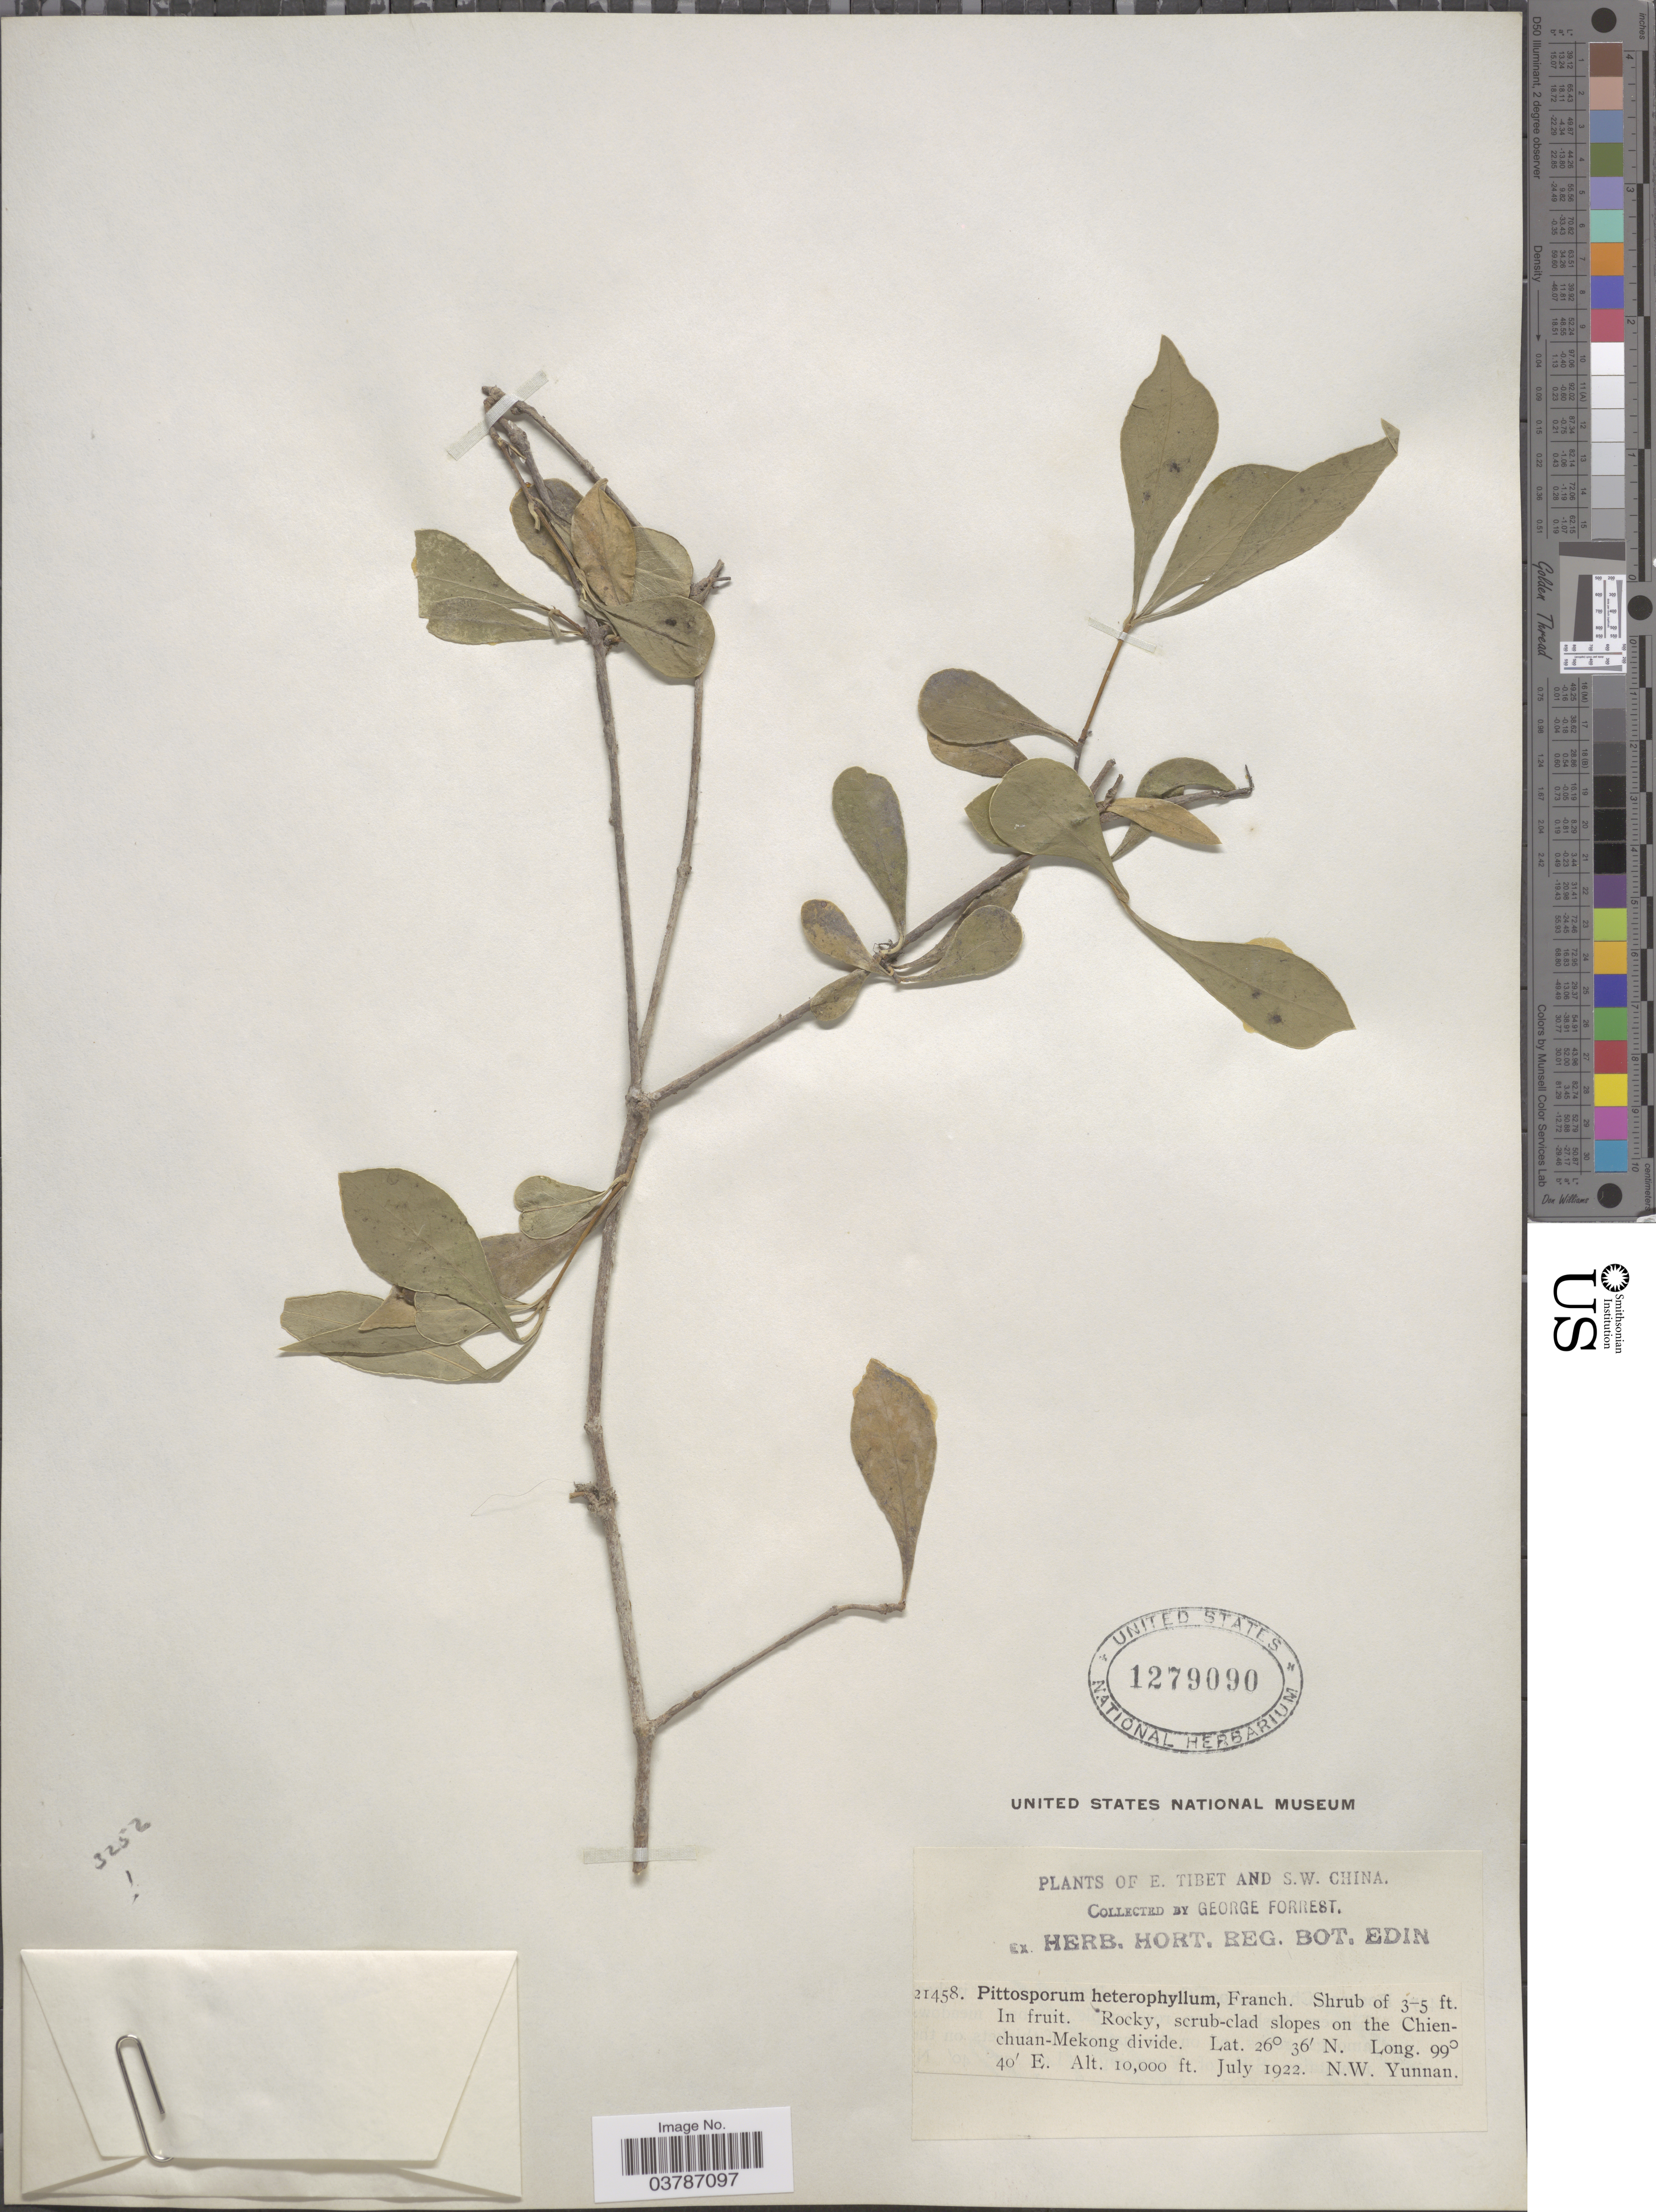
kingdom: Plantae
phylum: Tracheophyta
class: Magnoliopsida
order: Apiales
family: Pittosporaceae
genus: Pittosporum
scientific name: Pittosporum heterophyllum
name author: Franch.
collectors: G. Forrest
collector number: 21458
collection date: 1922-07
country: China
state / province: Yunnan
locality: S.W. China. Rocky, scrub-clad slopes on the Chien-chuan-Mekong divide.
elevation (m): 3048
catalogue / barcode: US 1279090